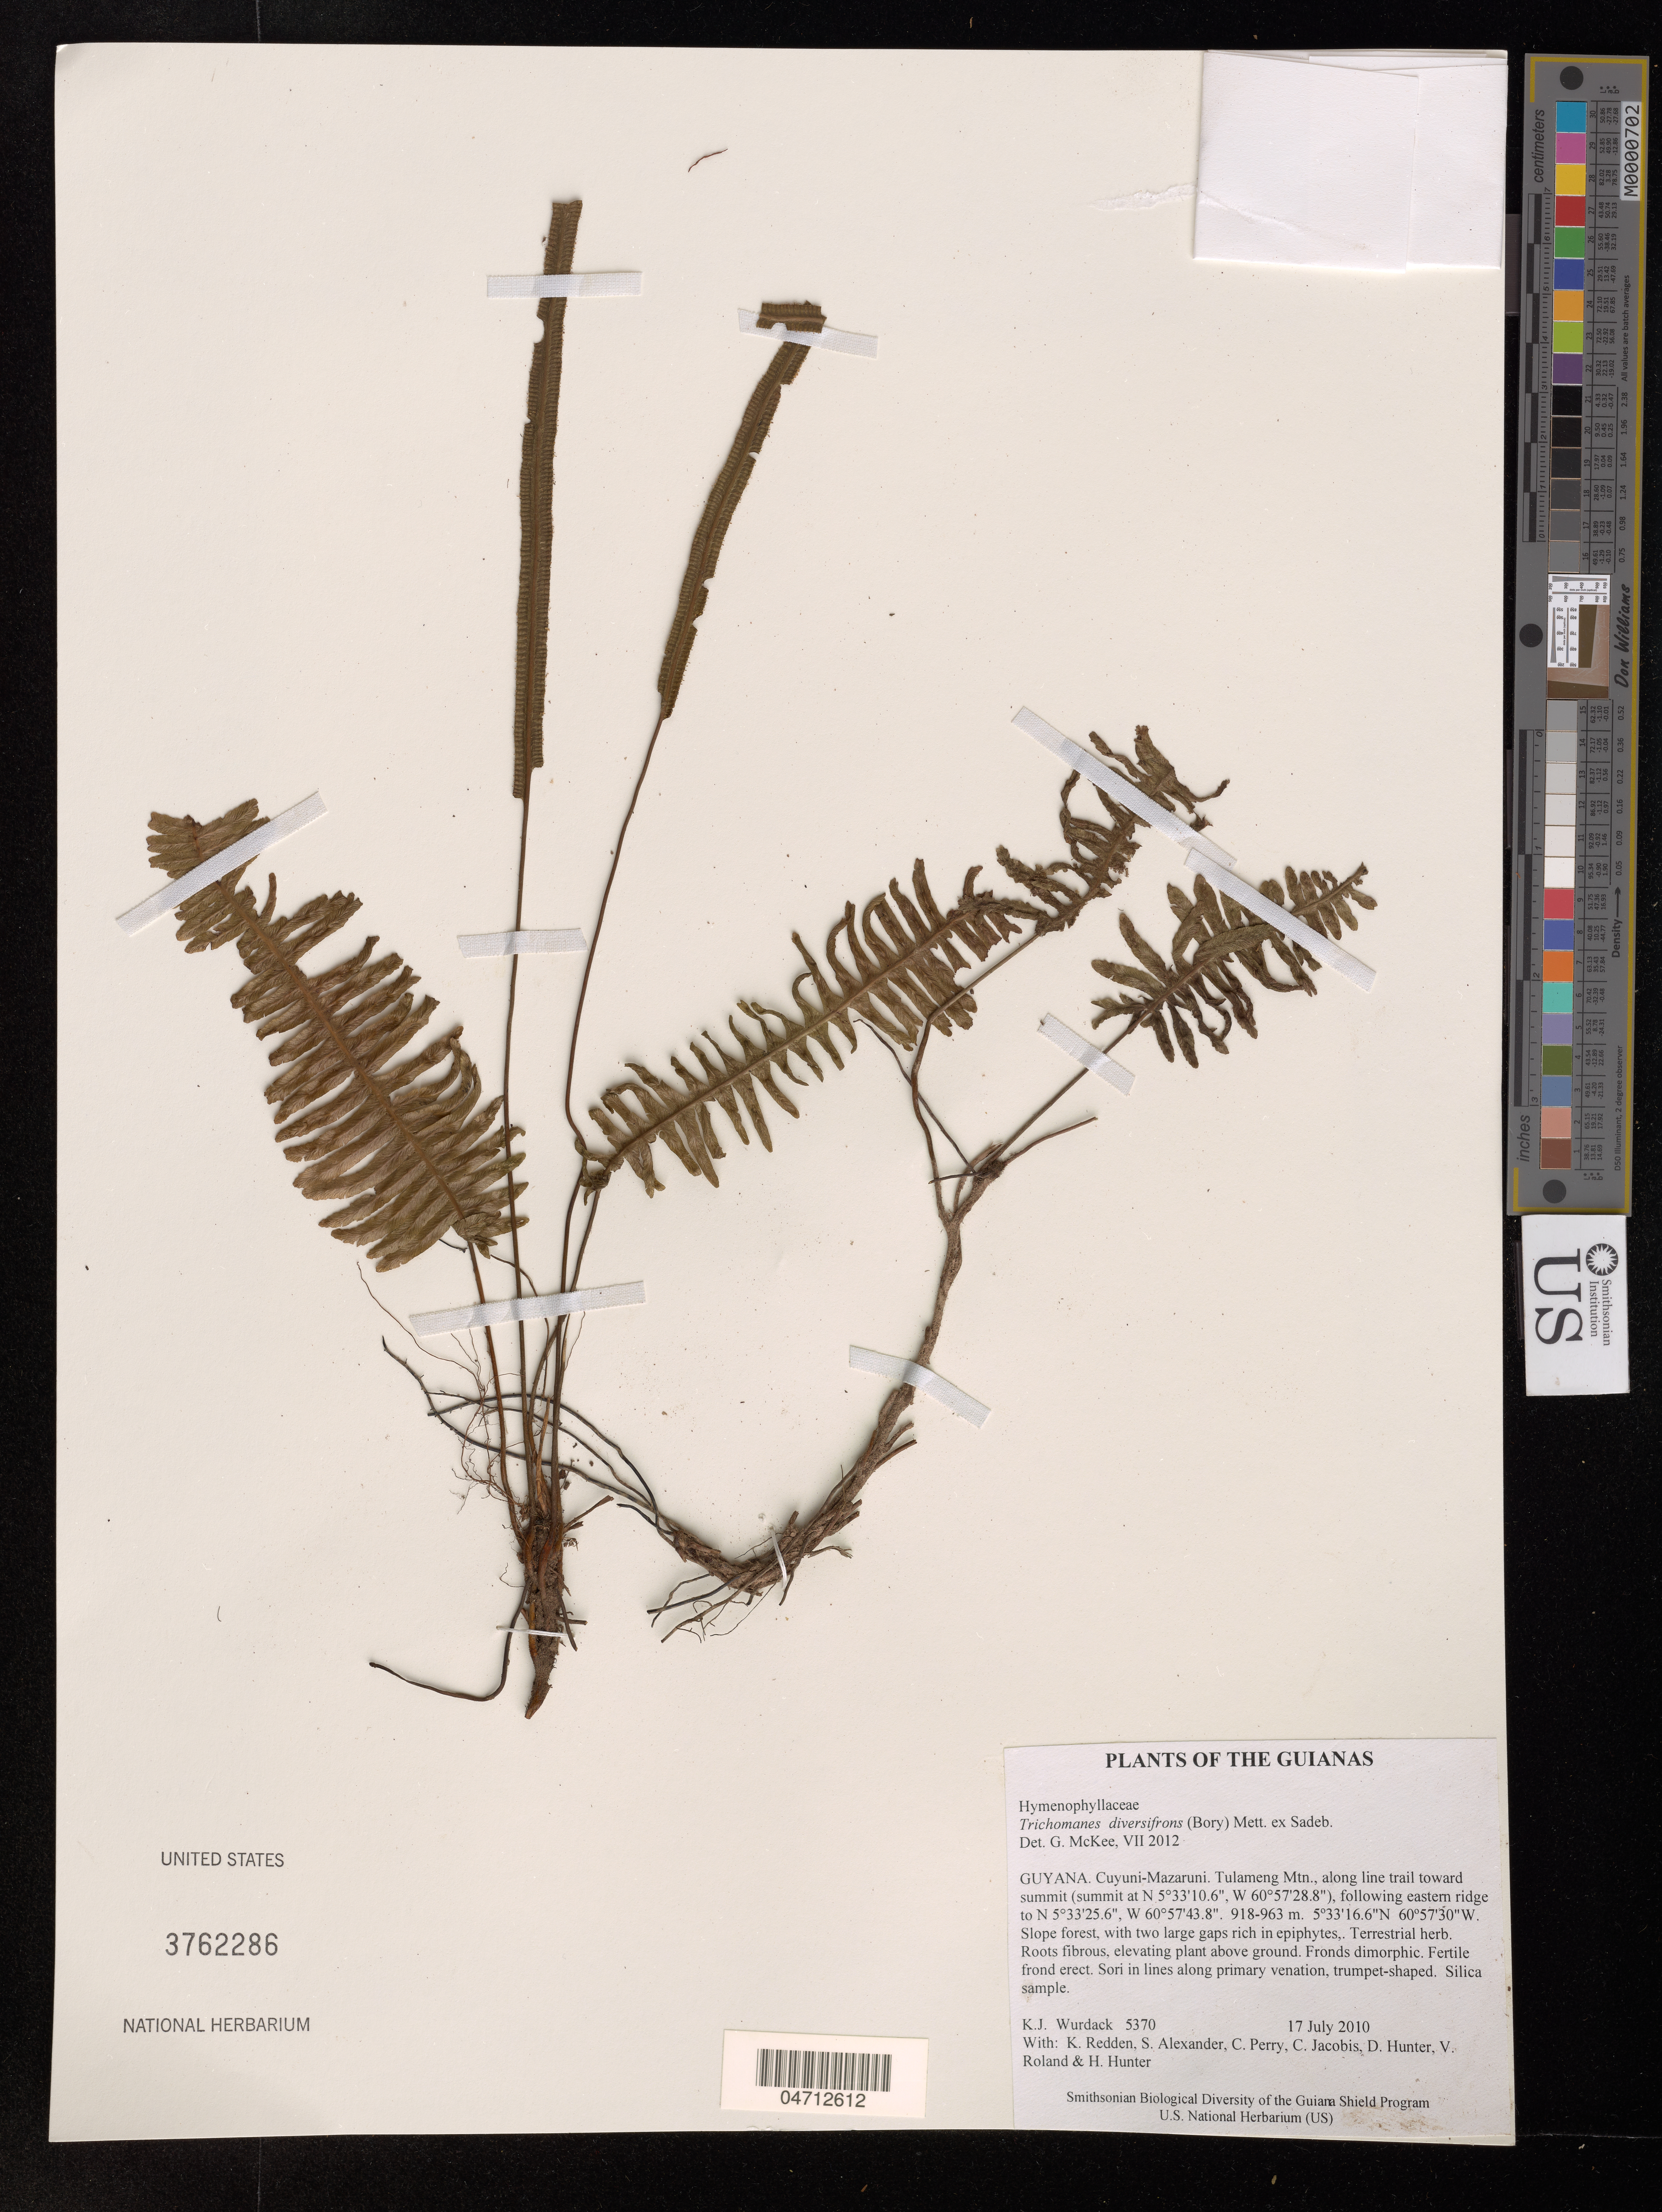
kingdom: Plantae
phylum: Tracheophyta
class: Polypodiopsida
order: Hymenophyllales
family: Hymenophyllaceae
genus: Trichomanes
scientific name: Trichomanes diversifrons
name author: (Bory) Mett. ex Sadeb.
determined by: McKee, G. S., (US), NMNH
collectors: K. Wurdack, K. M. Redden, S. N. Alexander, C. Perry, C. Jacobis, D. Hunter, V. Roland & H. Hunter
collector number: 5370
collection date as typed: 17 July 2010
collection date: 2010-07-17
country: Guyana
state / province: Cuyuni-Mazaruni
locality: Tulameng Mtn., along line trail toward summit (summit at N 5°33'10.6", W 60°57'28.8"), following eastern ridge to N 5°33'25.6", W 60°57'43.8"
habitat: Slope forest, with two large gaps rich in epiphytes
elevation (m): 918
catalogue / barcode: US 3762286